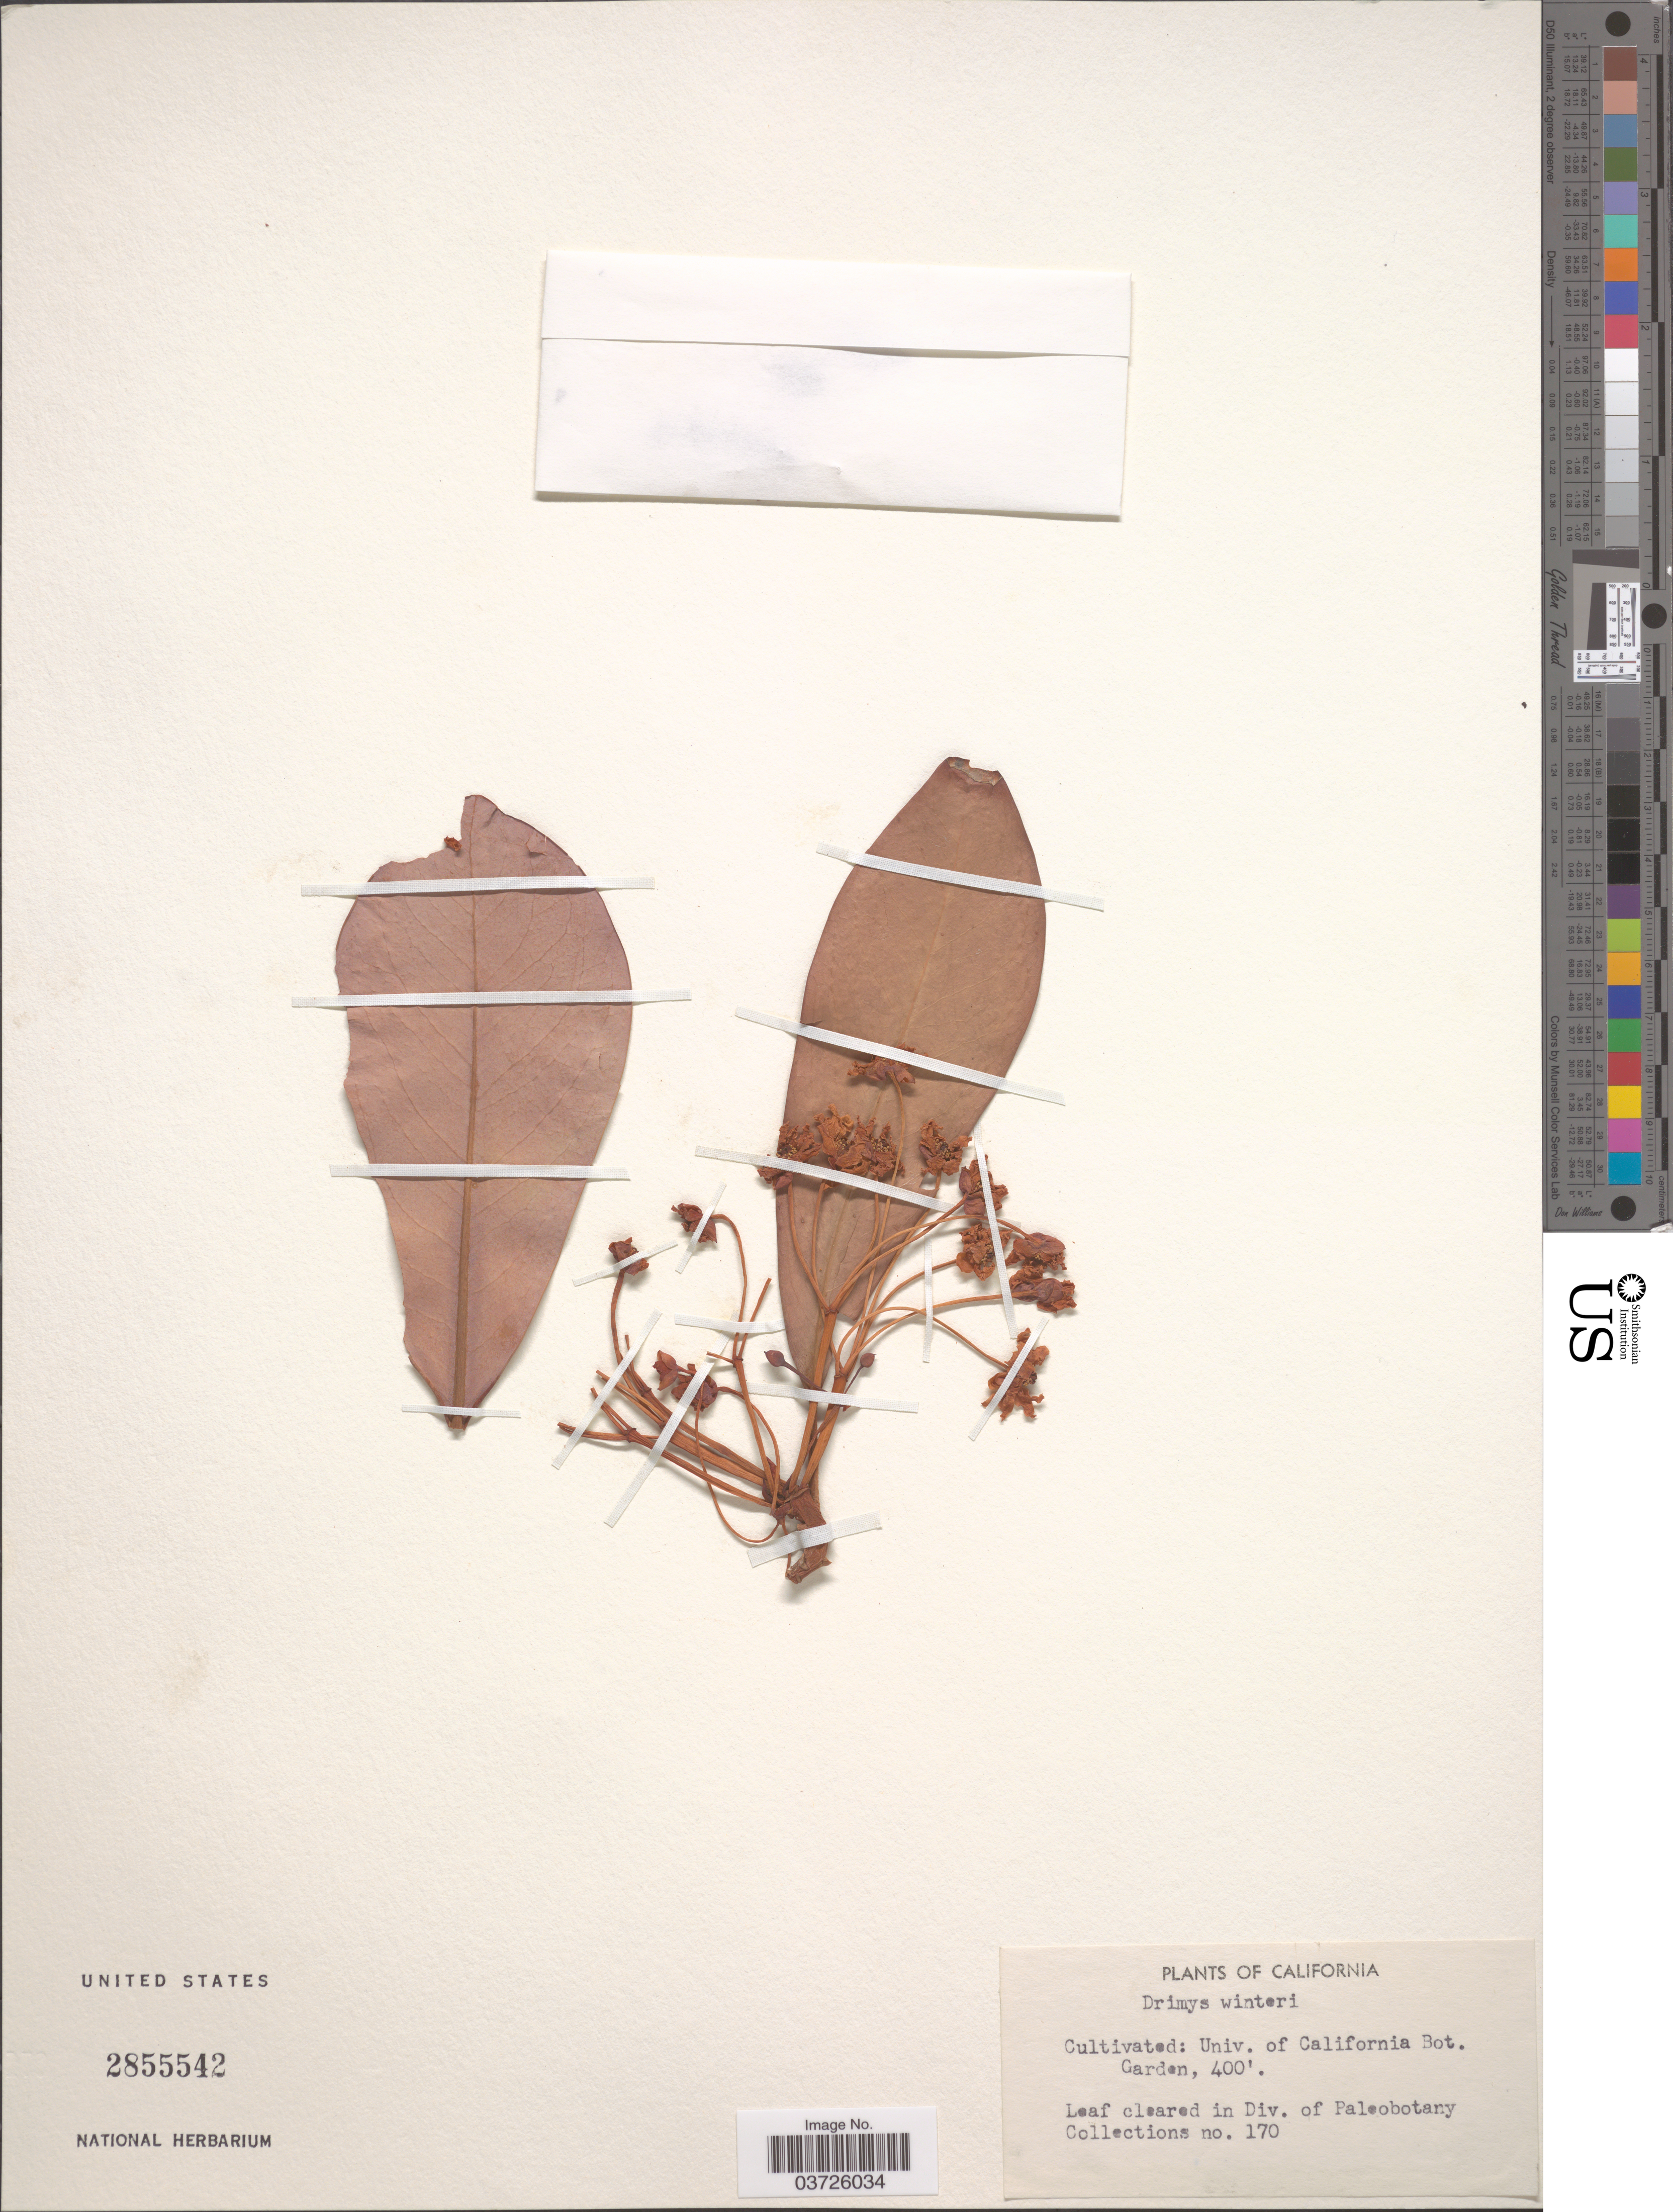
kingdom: Plantae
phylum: Tracheophyta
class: Magnoliopsida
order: Canellales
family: Winteraceae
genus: Drimys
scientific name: Drimys winteri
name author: J.R. Forst. & G. Forst.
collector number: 170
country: United States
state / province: California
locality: Univ. of California Bot. Garden.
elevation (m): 122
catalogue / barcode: US 2855542